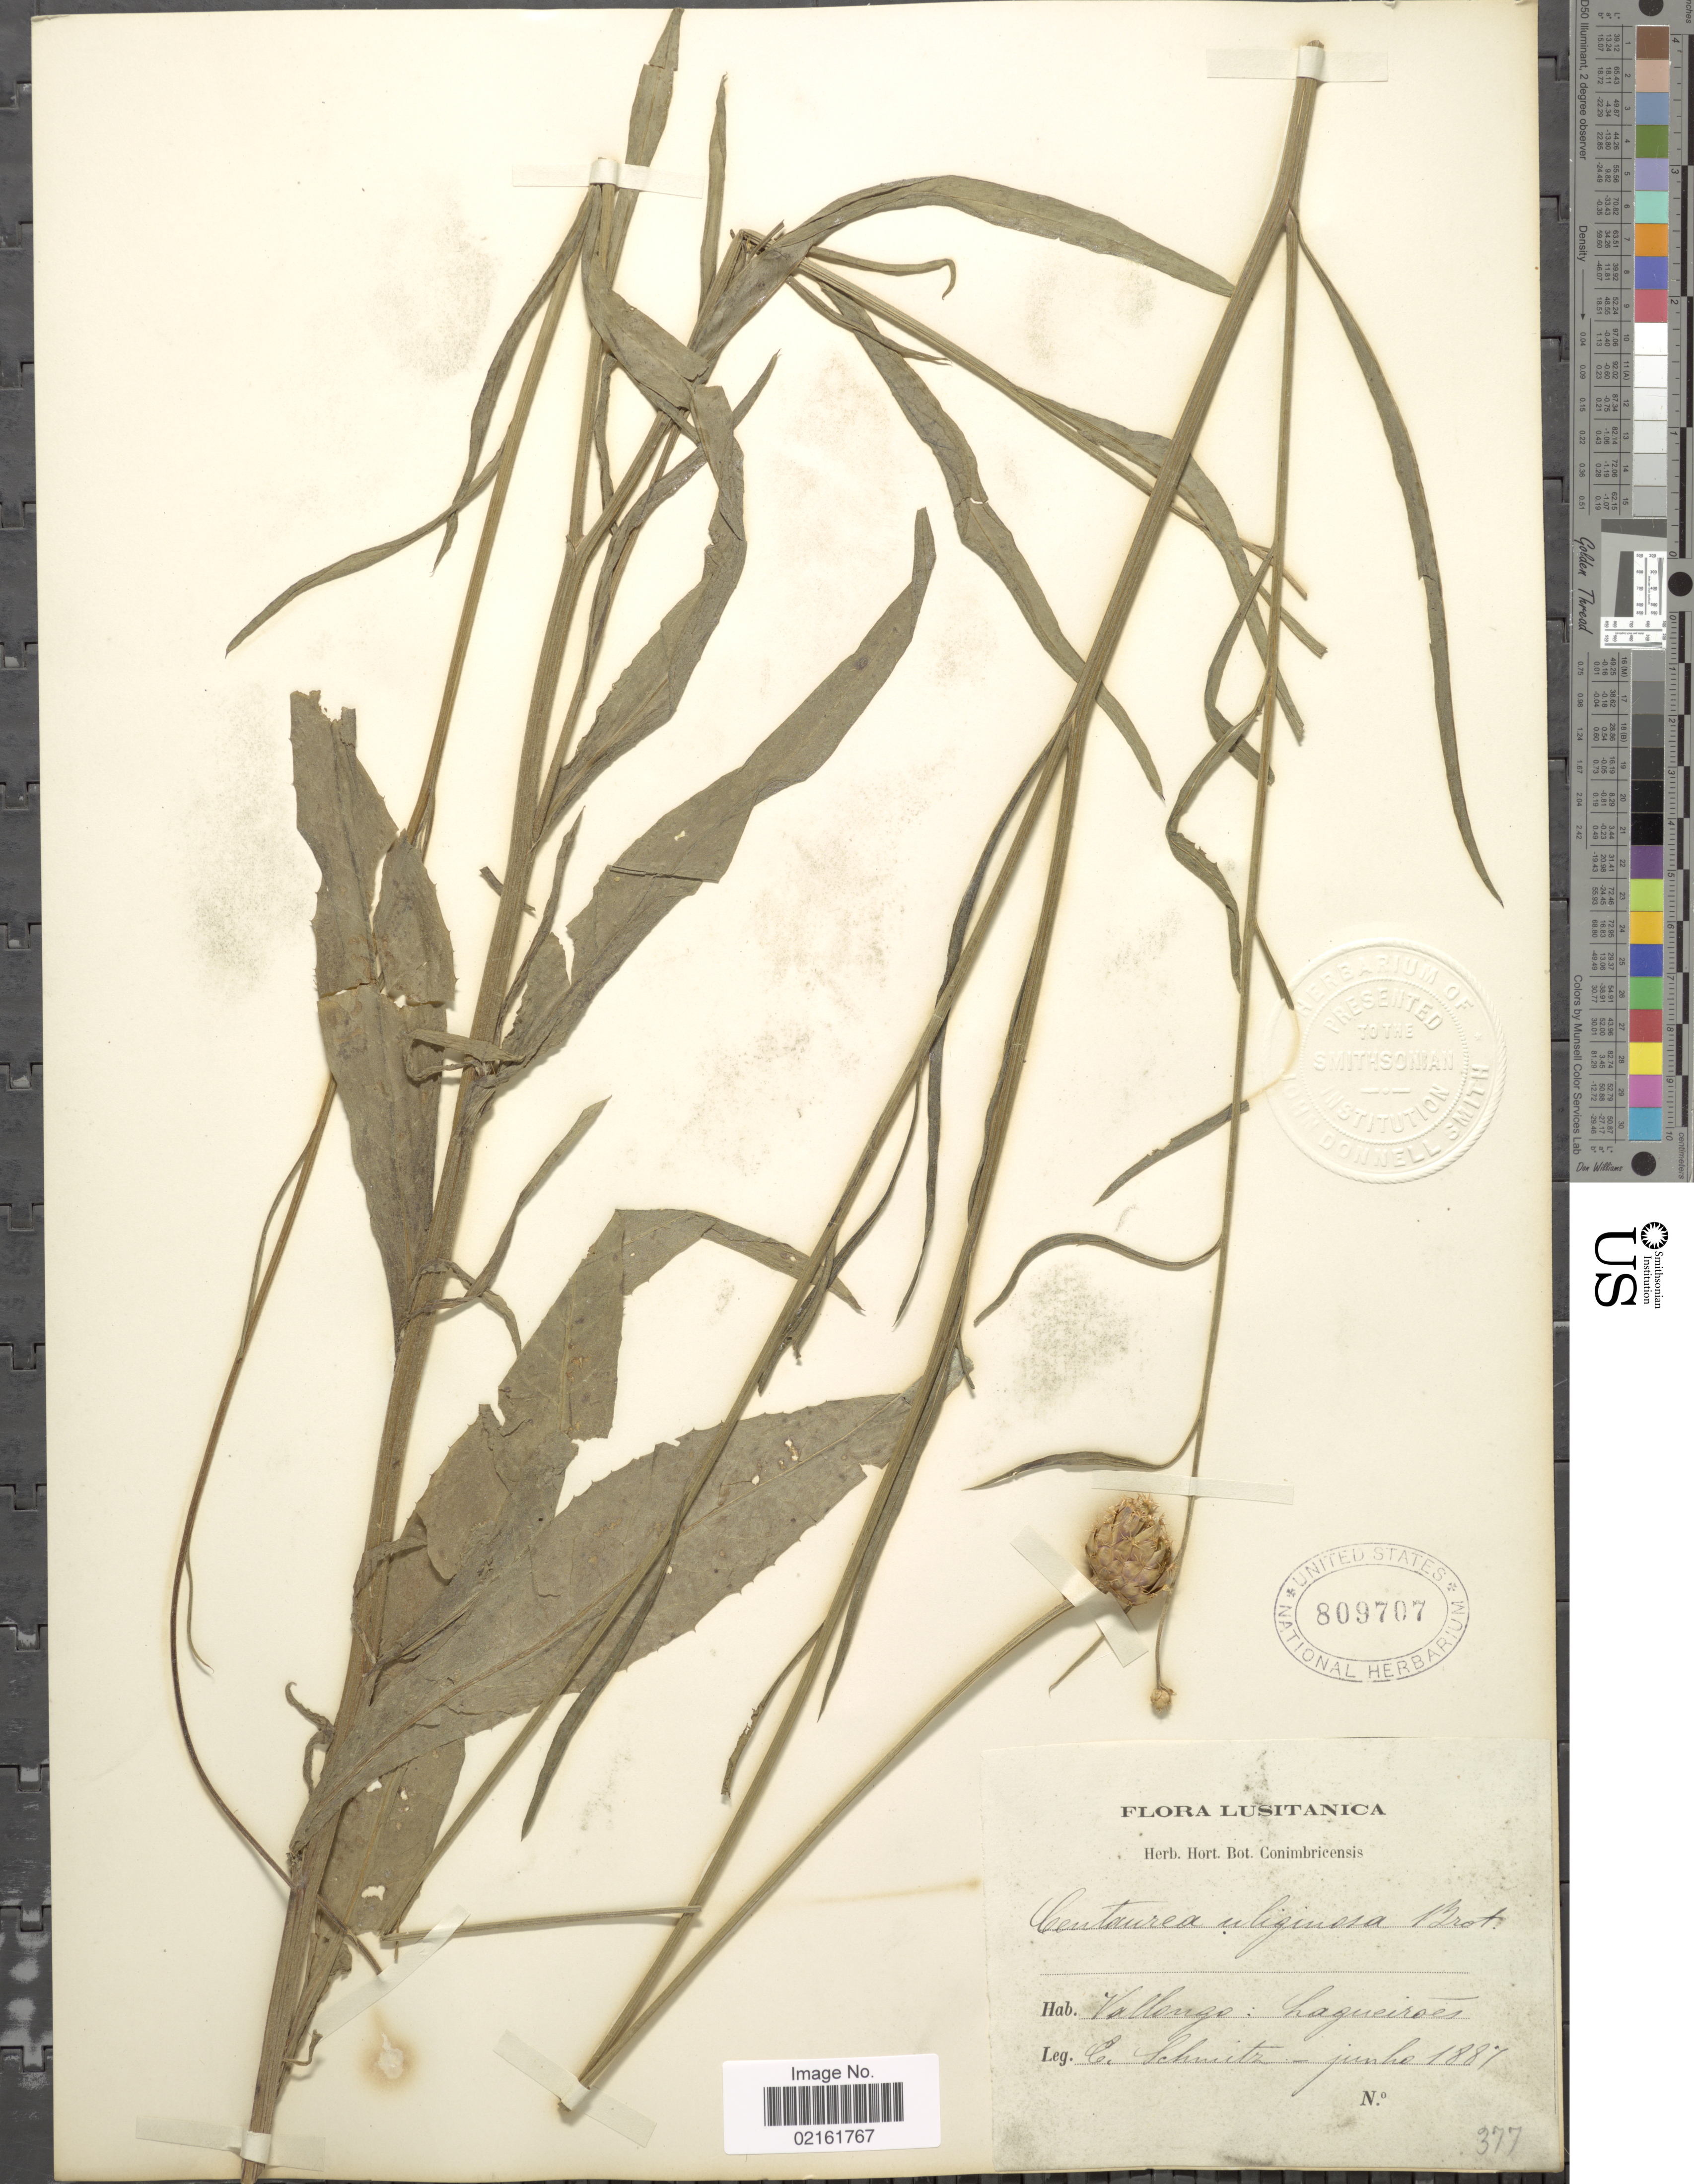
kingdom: Plantae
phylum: Tracheophyta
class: Magnoliopsida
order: Asterales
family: Asteraceae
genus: Cheirolophus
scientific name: Cheirolophus uliginosus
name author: (Brot.) Dostál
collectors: Schmitz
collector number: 377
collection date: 1887-06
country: Portugal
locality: Vallengo: Lagueiros [interpreted]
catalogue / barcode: US 809707